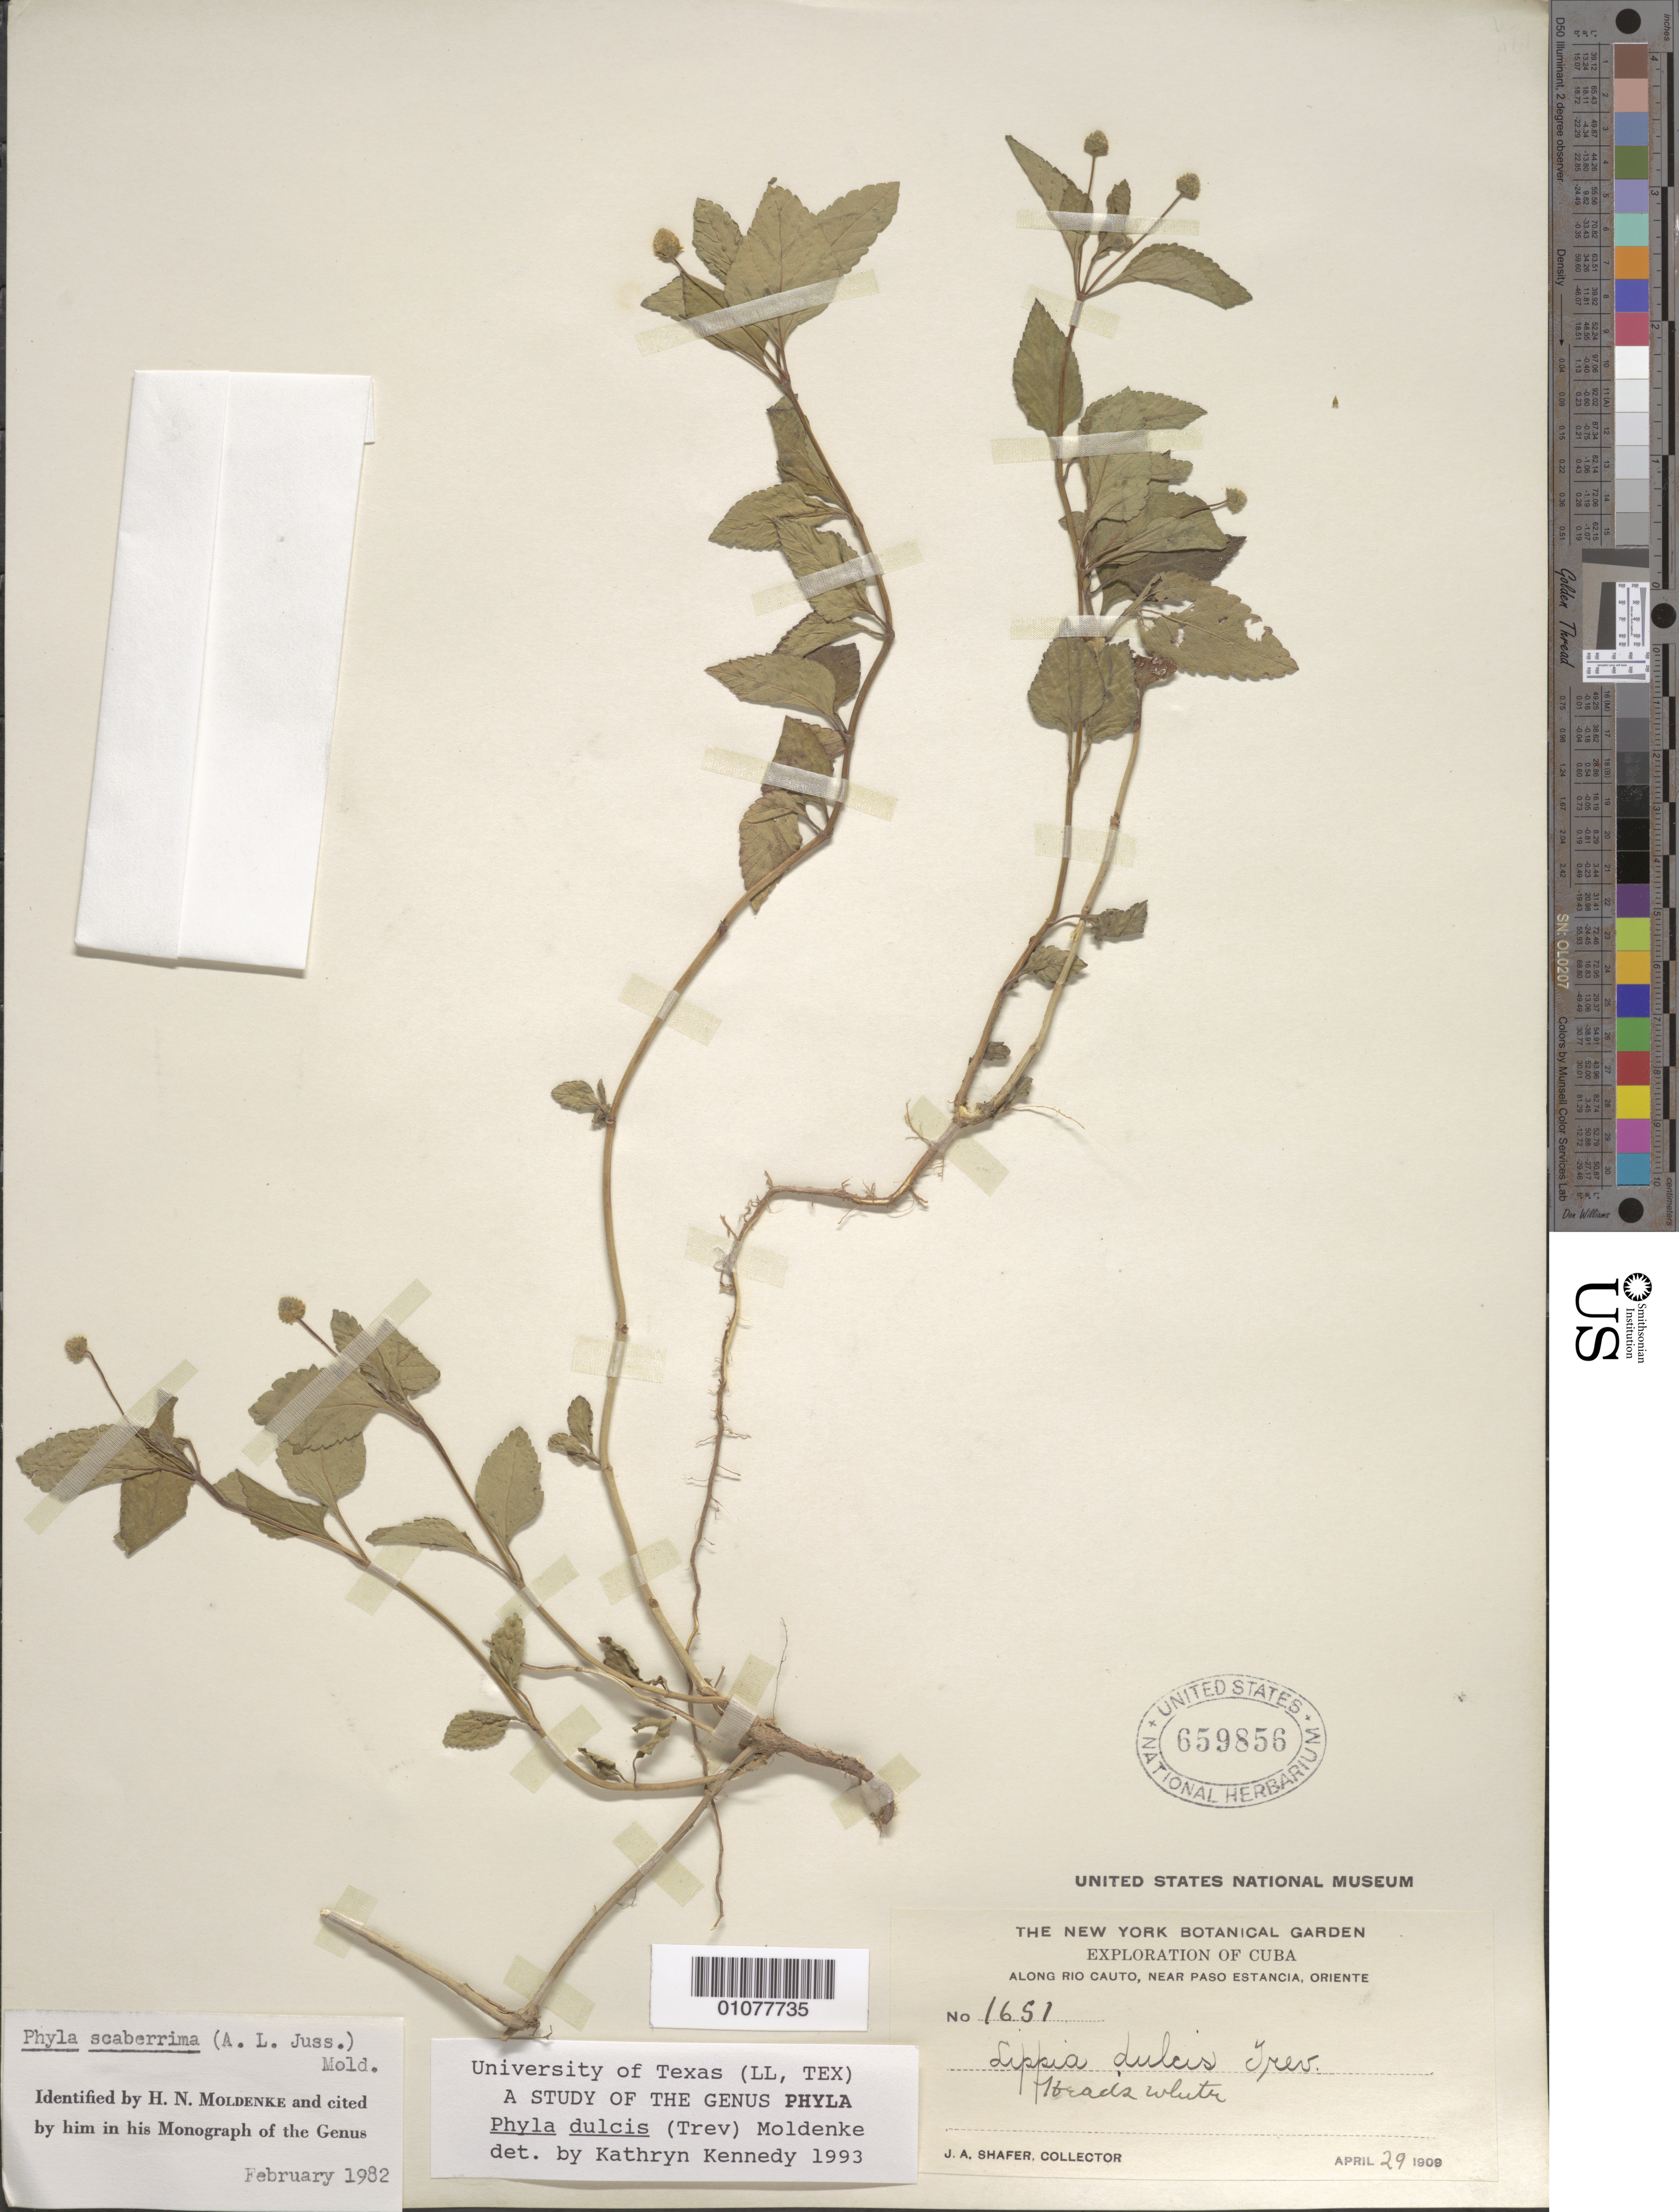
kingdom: Plantae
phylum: Tracheophyta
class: Magnoliopsida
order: Lamiales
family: Verbenaceae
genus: Phyla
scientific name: Phyla scaberrima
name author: (Juss. ex Pers.) Moldenke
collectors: J. A. Shafer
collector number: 1651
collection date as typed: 29 Apr 1909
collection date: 1909-04-29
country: Cuba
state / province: Granma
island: Cuba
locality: Oriente: along Rio Cauto, near Paso Estancia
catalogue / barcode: US 659856